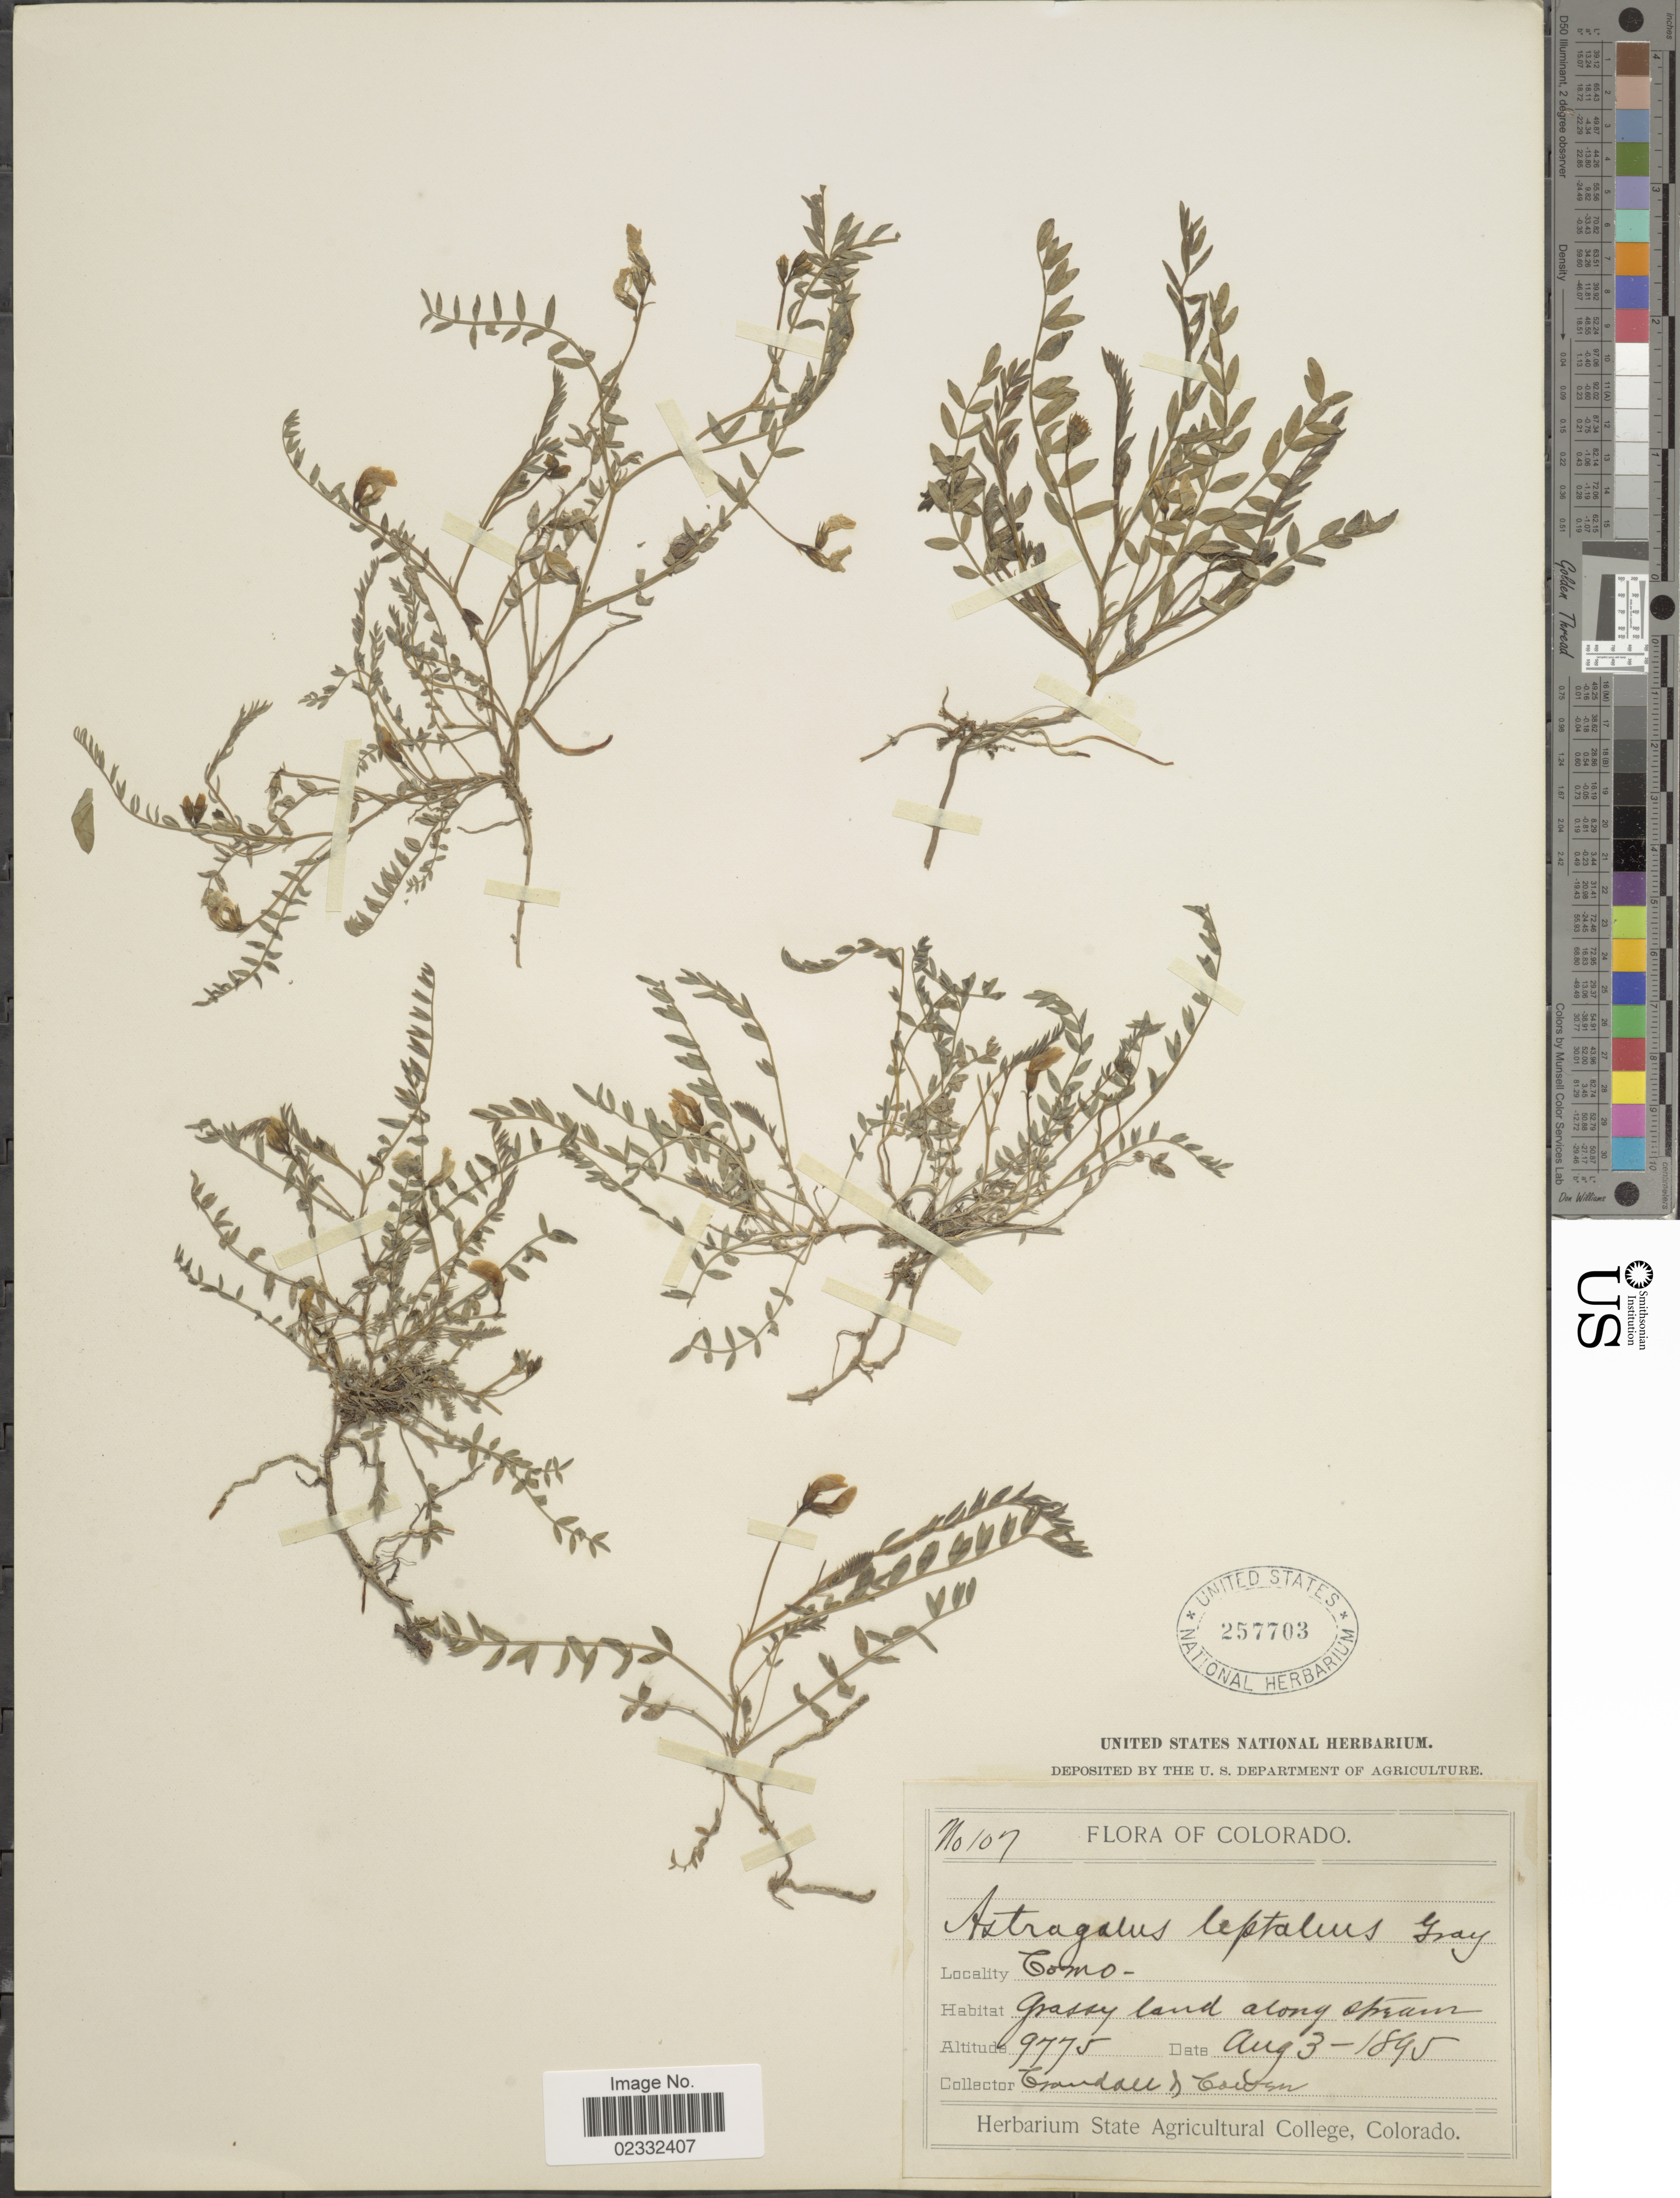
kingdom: Plantae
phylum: Tracheophyta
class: Magnoliopsida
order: Fabales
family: Fabaceae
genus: Astragalus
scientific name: Astragalus leptaleus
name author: A. Gray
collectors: -. Crandall & -. Cowen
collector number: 107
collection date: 1895-08-03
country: United States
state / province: Colorado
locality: Colorado, Como.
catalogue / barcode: US 257703